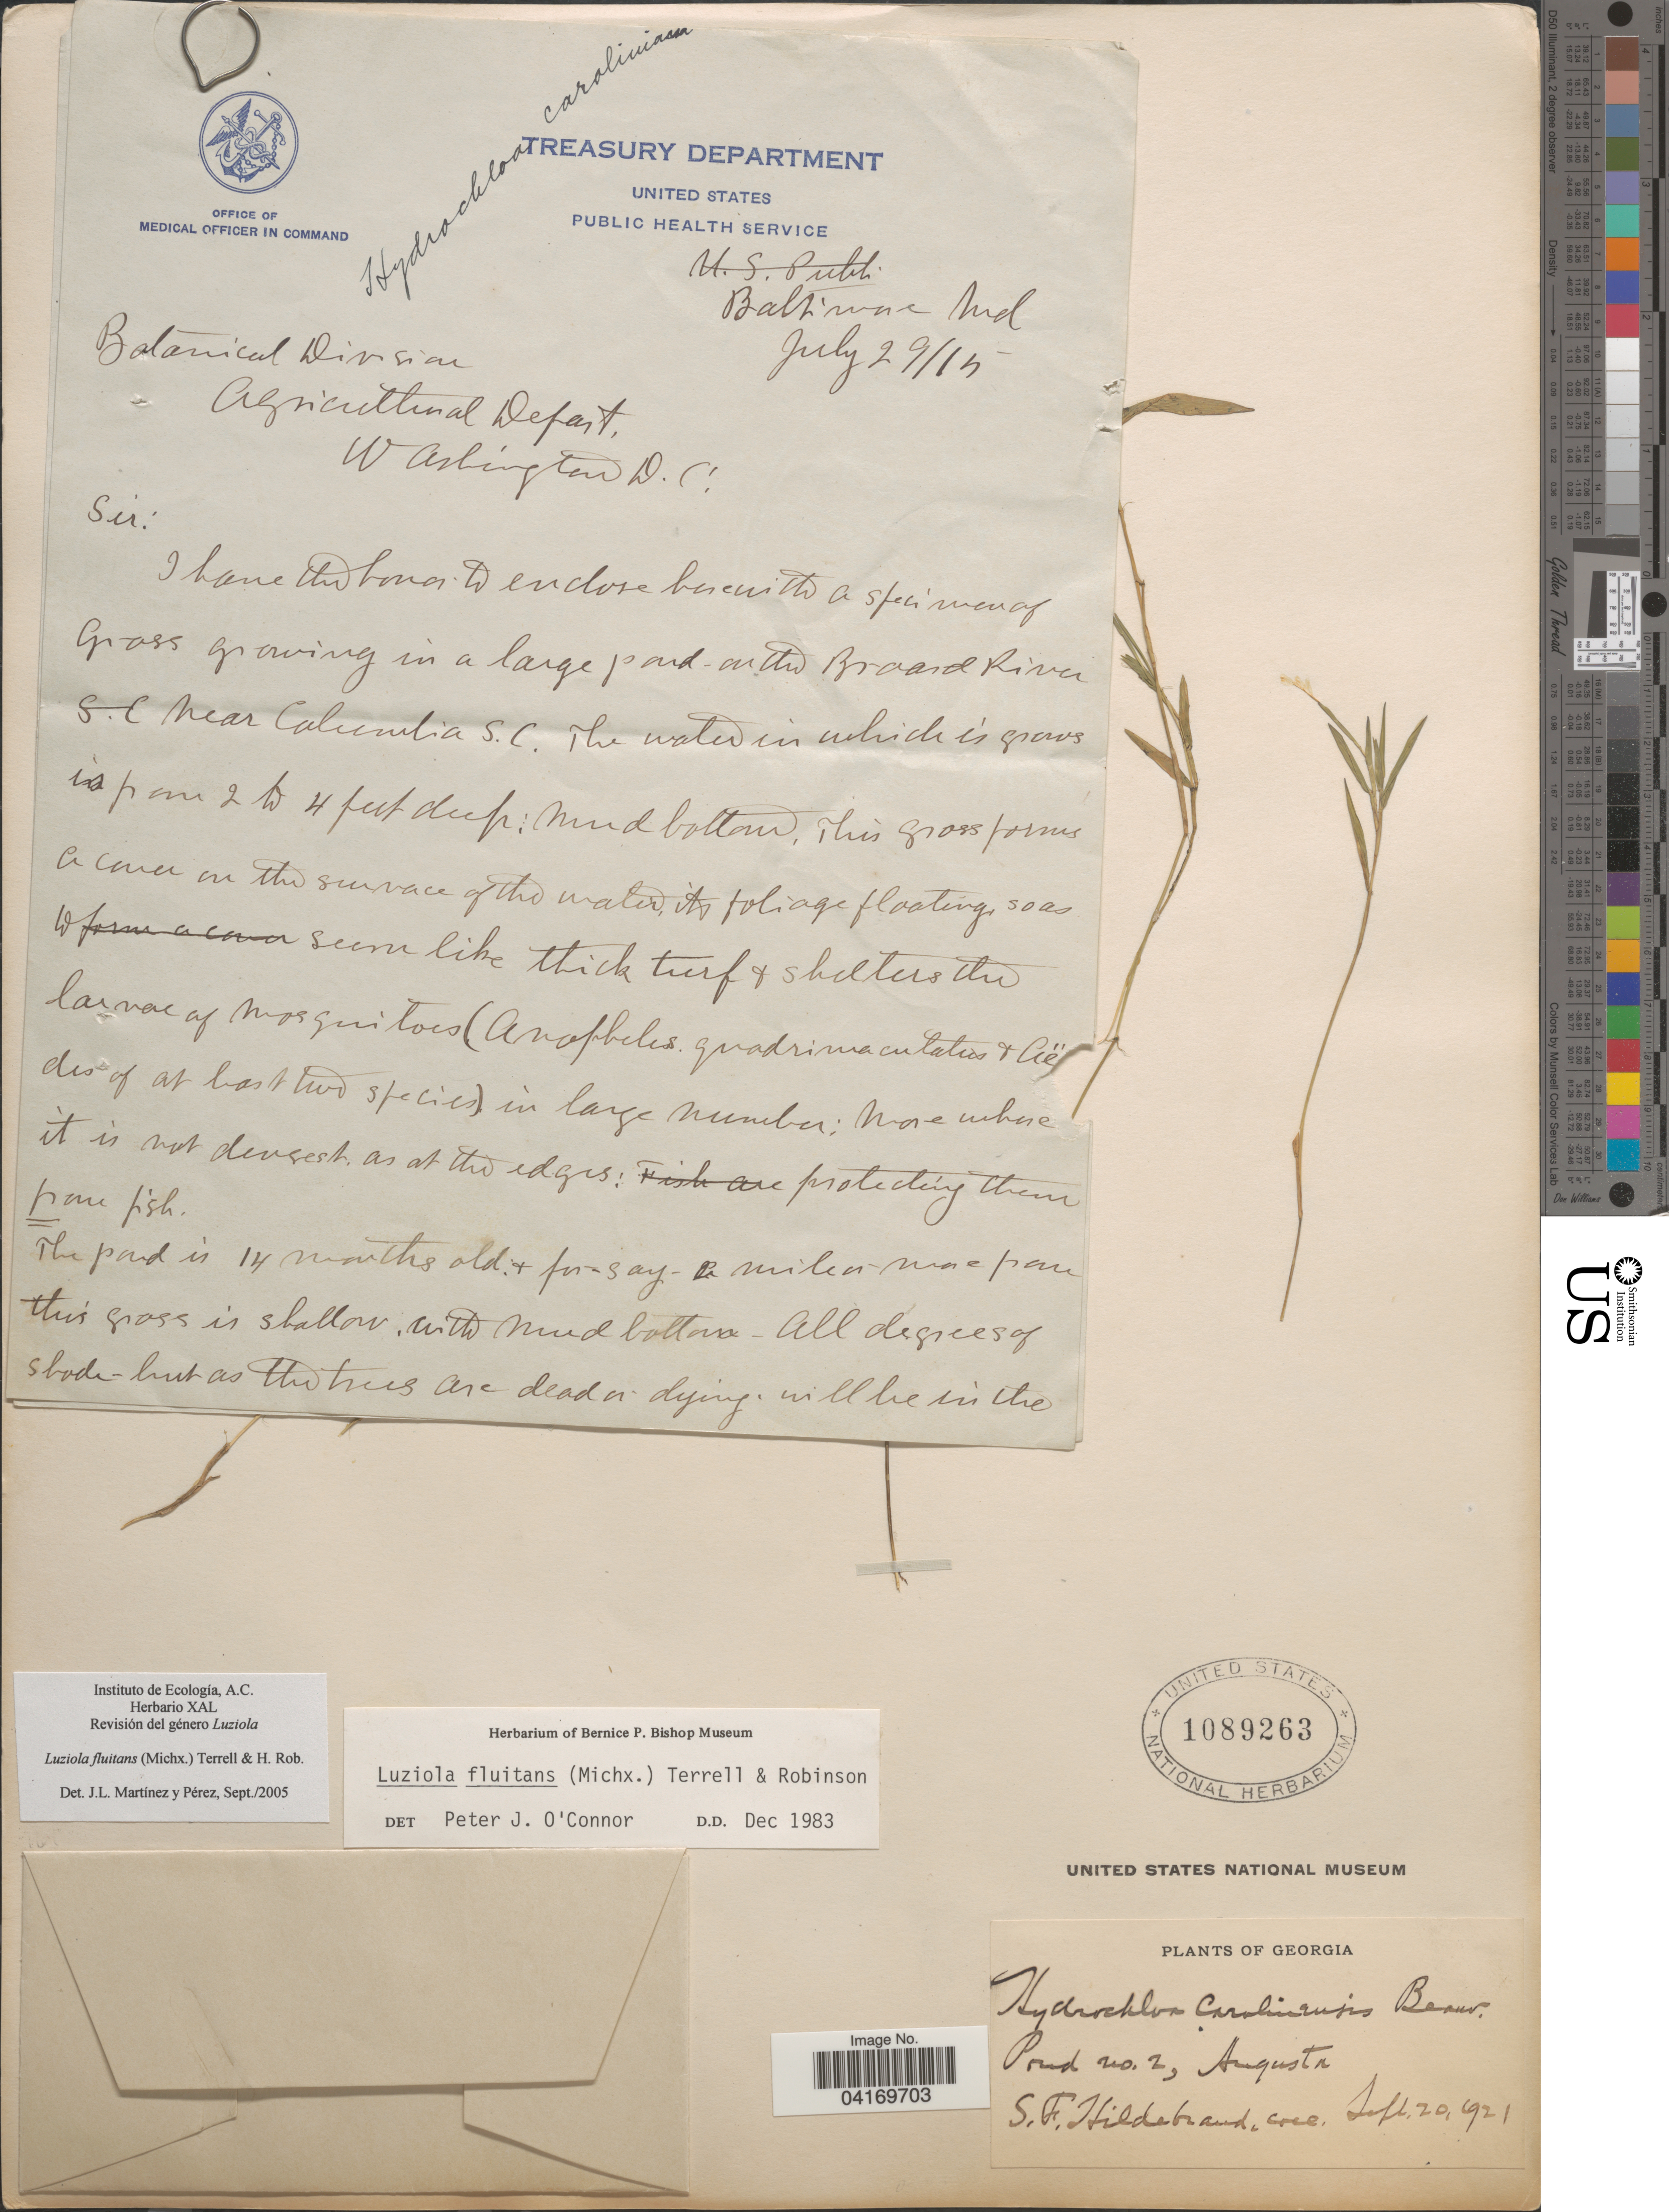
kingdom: Plantae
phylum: Tracheophyta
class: Liliopsida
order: Poales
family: Poaceae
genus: Luziola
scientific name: Luziola fluitans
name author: (Michx.) Terrell & H. Rob.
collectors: S. Hildebrand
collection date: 1921-09-20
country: United States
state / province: Georgia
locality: Pond no. 2, Augusta.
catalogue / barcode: US 1089263